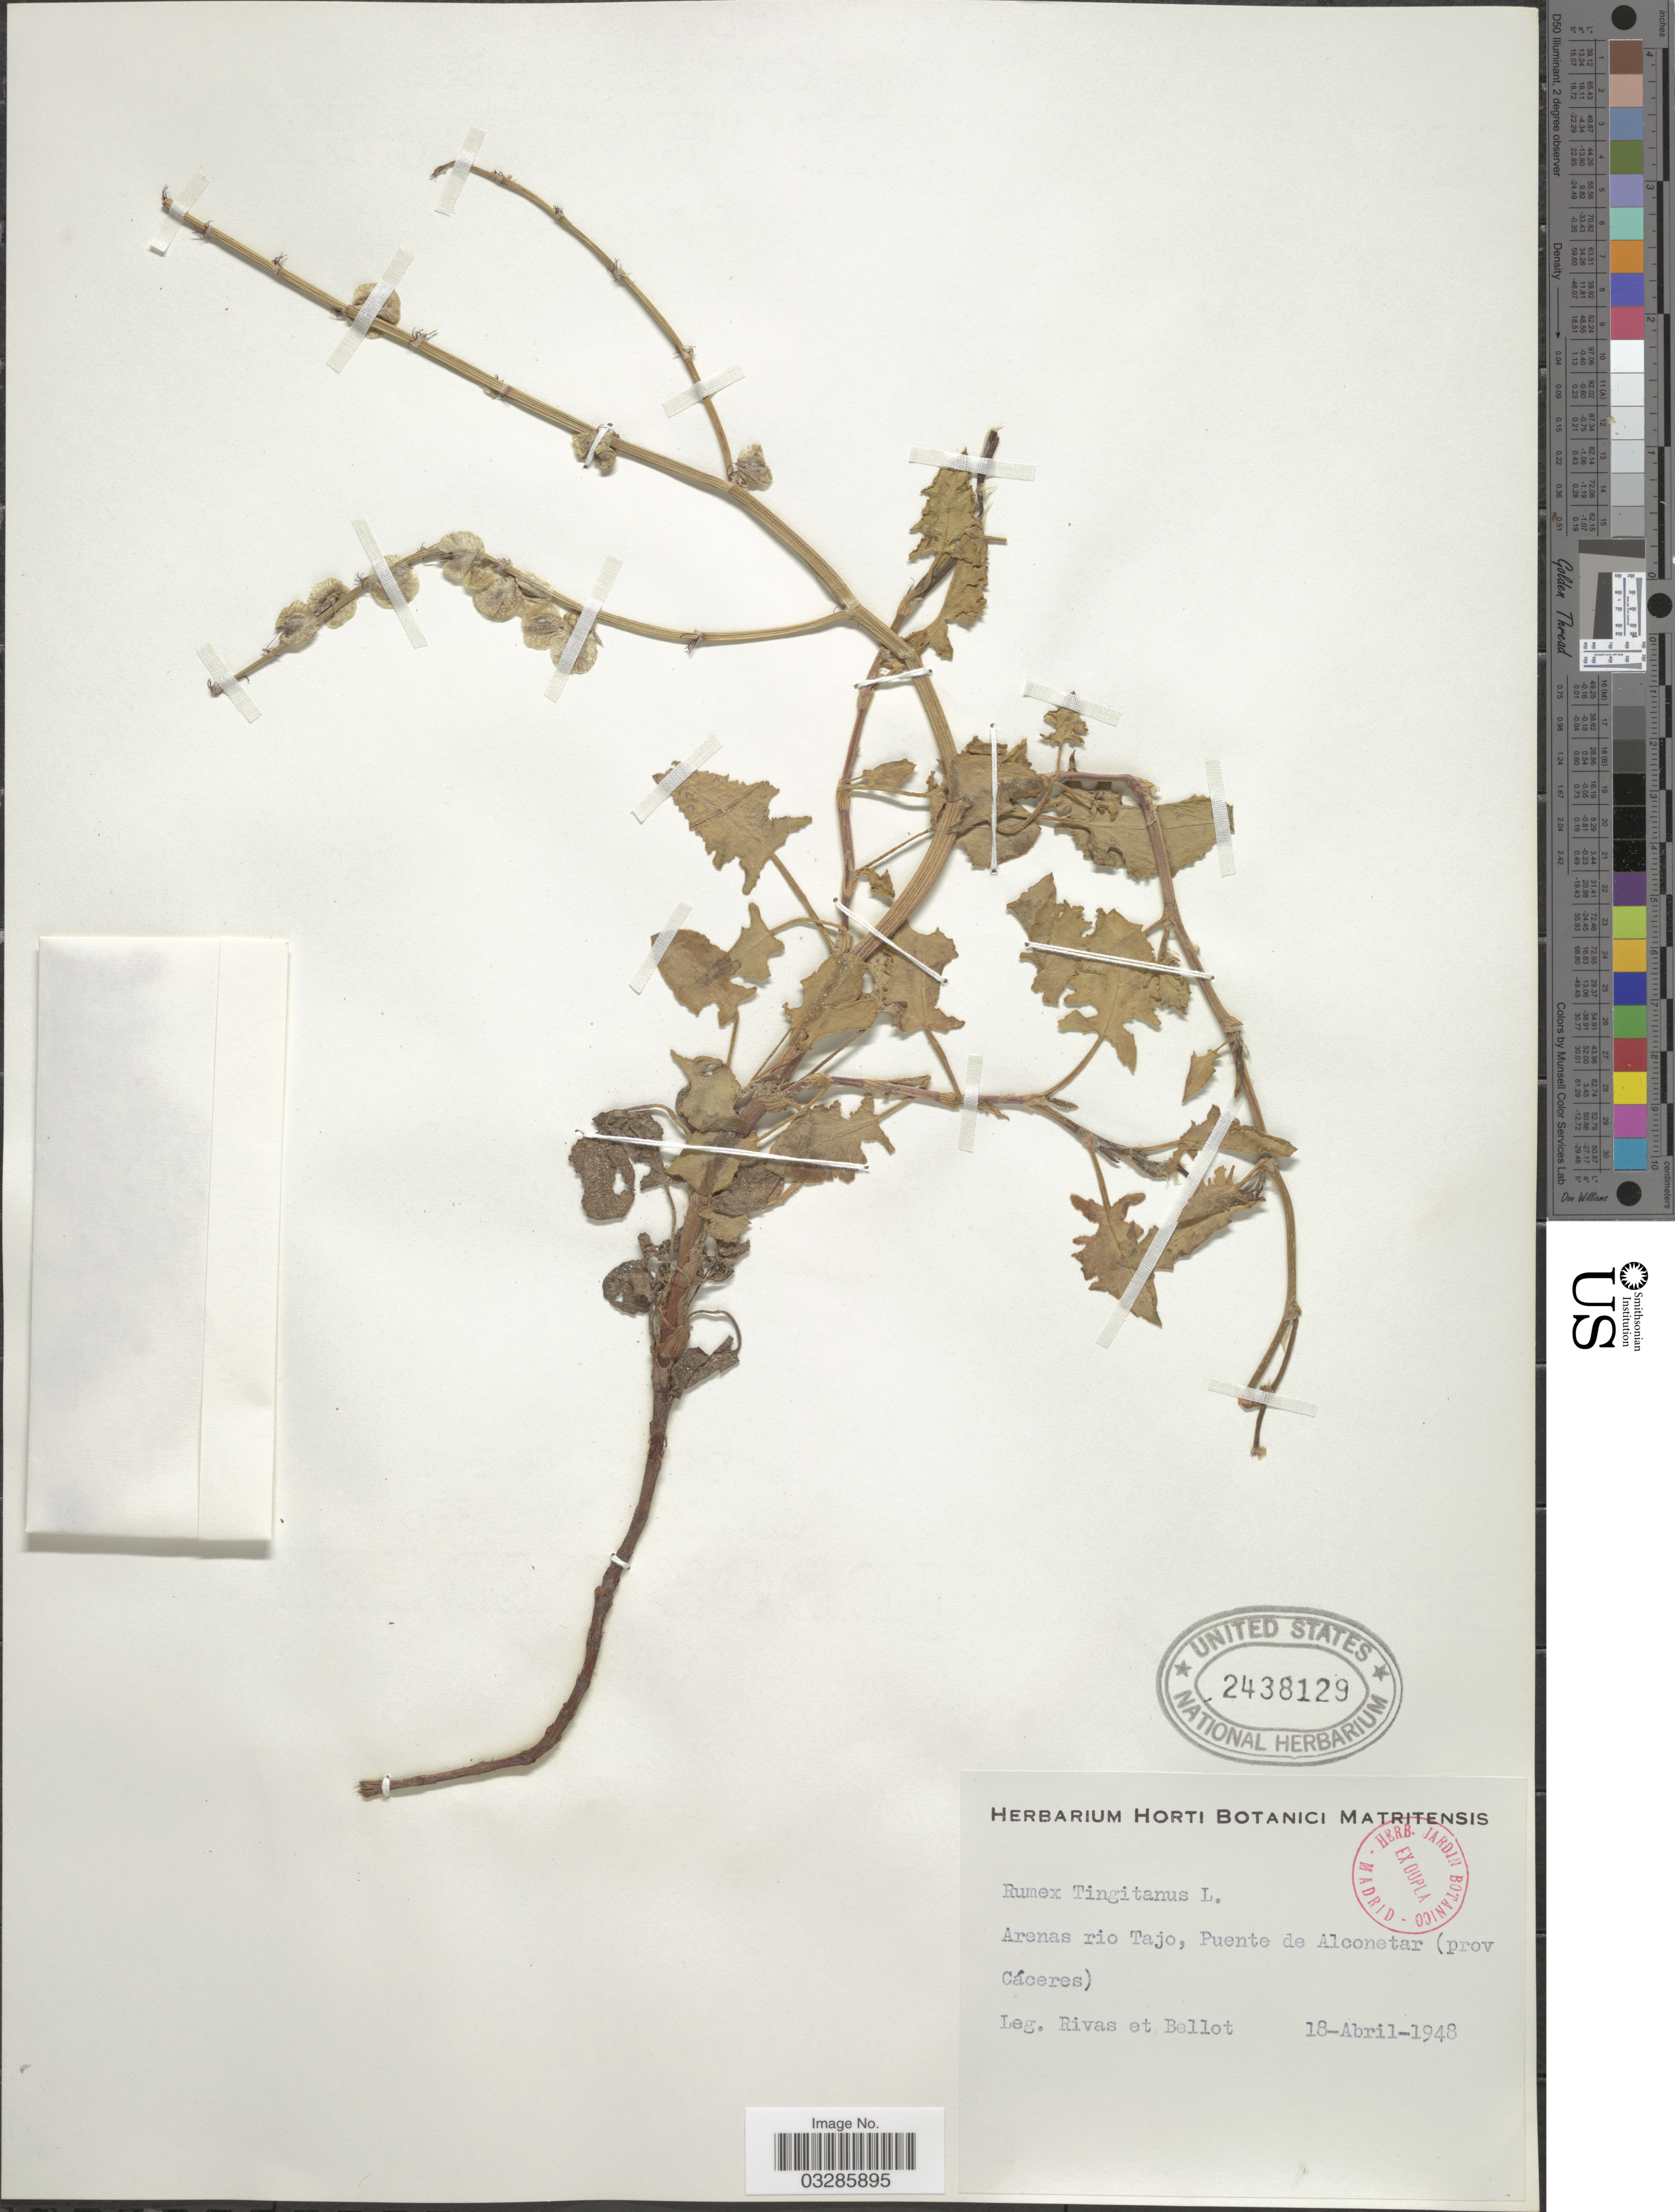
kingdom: Plantae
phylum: Tracheophyta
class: Magnoliopsida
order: Caryophyllales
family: Polygonaceae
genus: Rumex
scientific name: Rumex tingitanus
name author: L.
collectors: Rivas & Bellot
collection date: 1948-04-18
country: Spain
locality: Arenas rio Tajo, Puente de Alconetar (prov. Cáceres).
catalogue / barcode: US 2438129